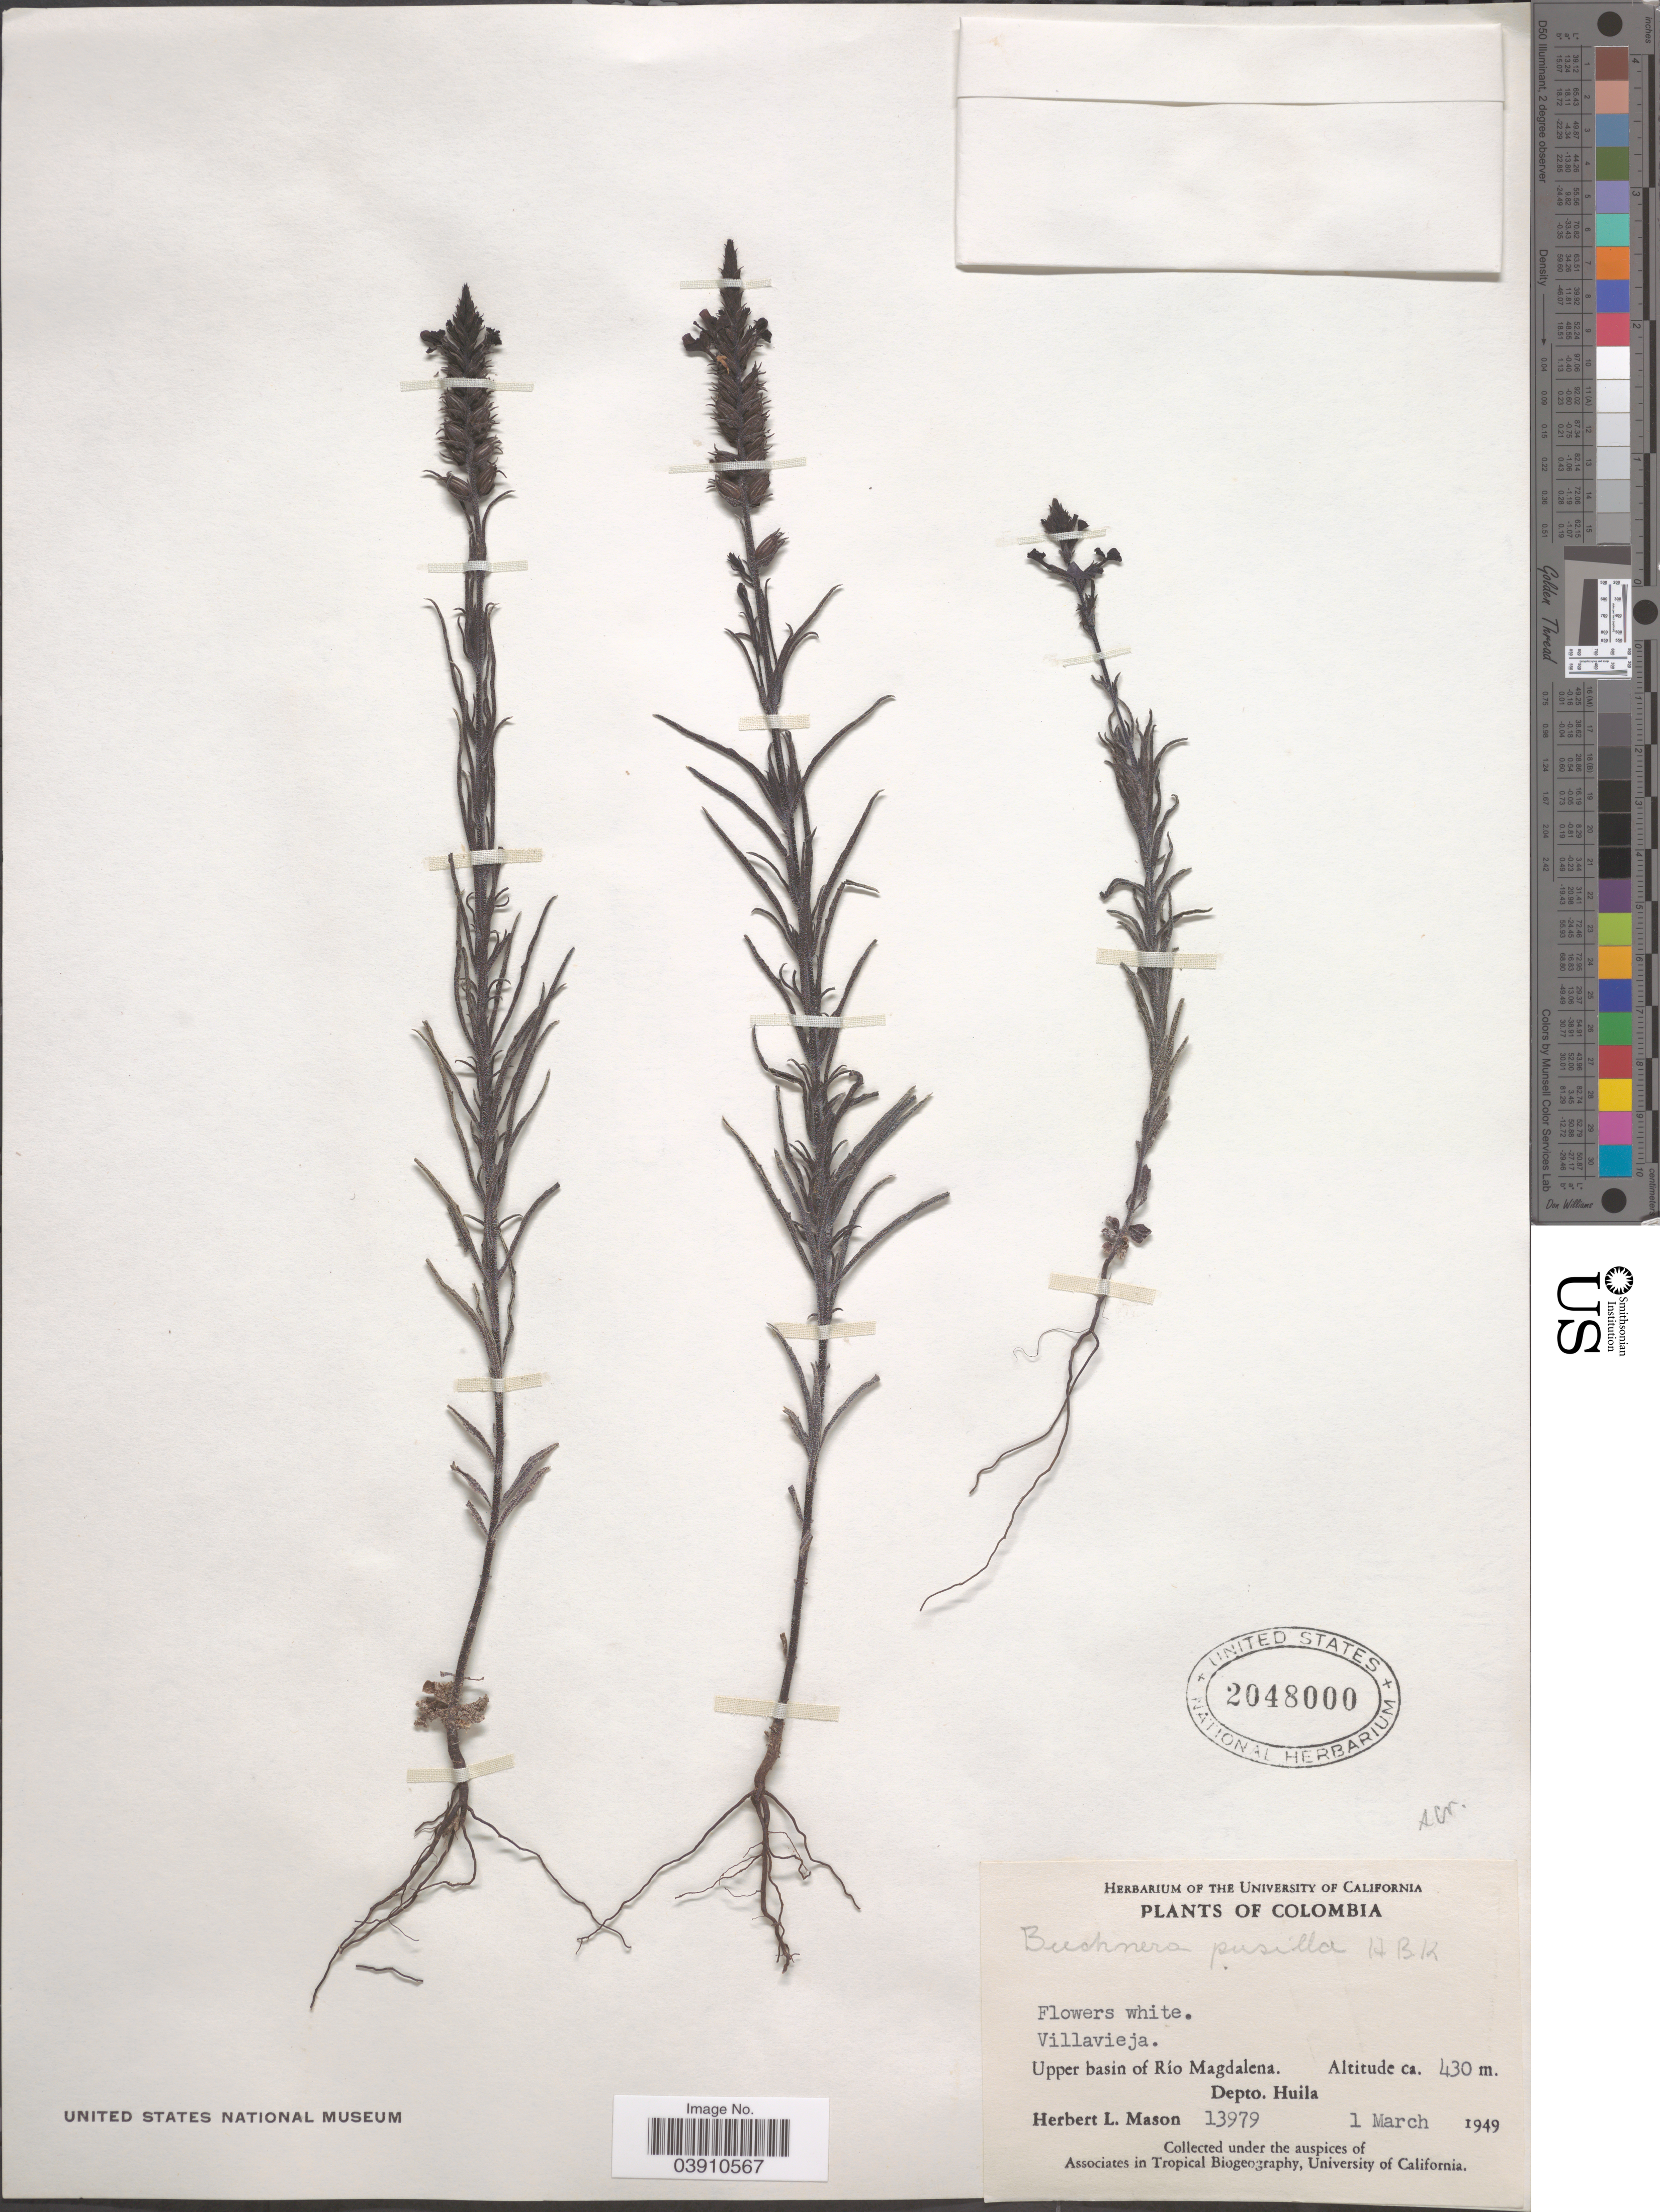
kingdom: Plantae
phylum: Tracheophyta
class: Magnoliopsida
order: Lamiales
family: Orobanchaceae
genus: Buchnera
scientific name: Buchnera pusilla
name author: Kunth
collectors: H. L. Mason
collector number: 13979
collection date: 1949-03-01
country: Colombia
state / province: Huila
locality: Upper basin of Río Magdalena. Depto. Huila.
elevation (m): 430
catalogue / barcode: US 2048000